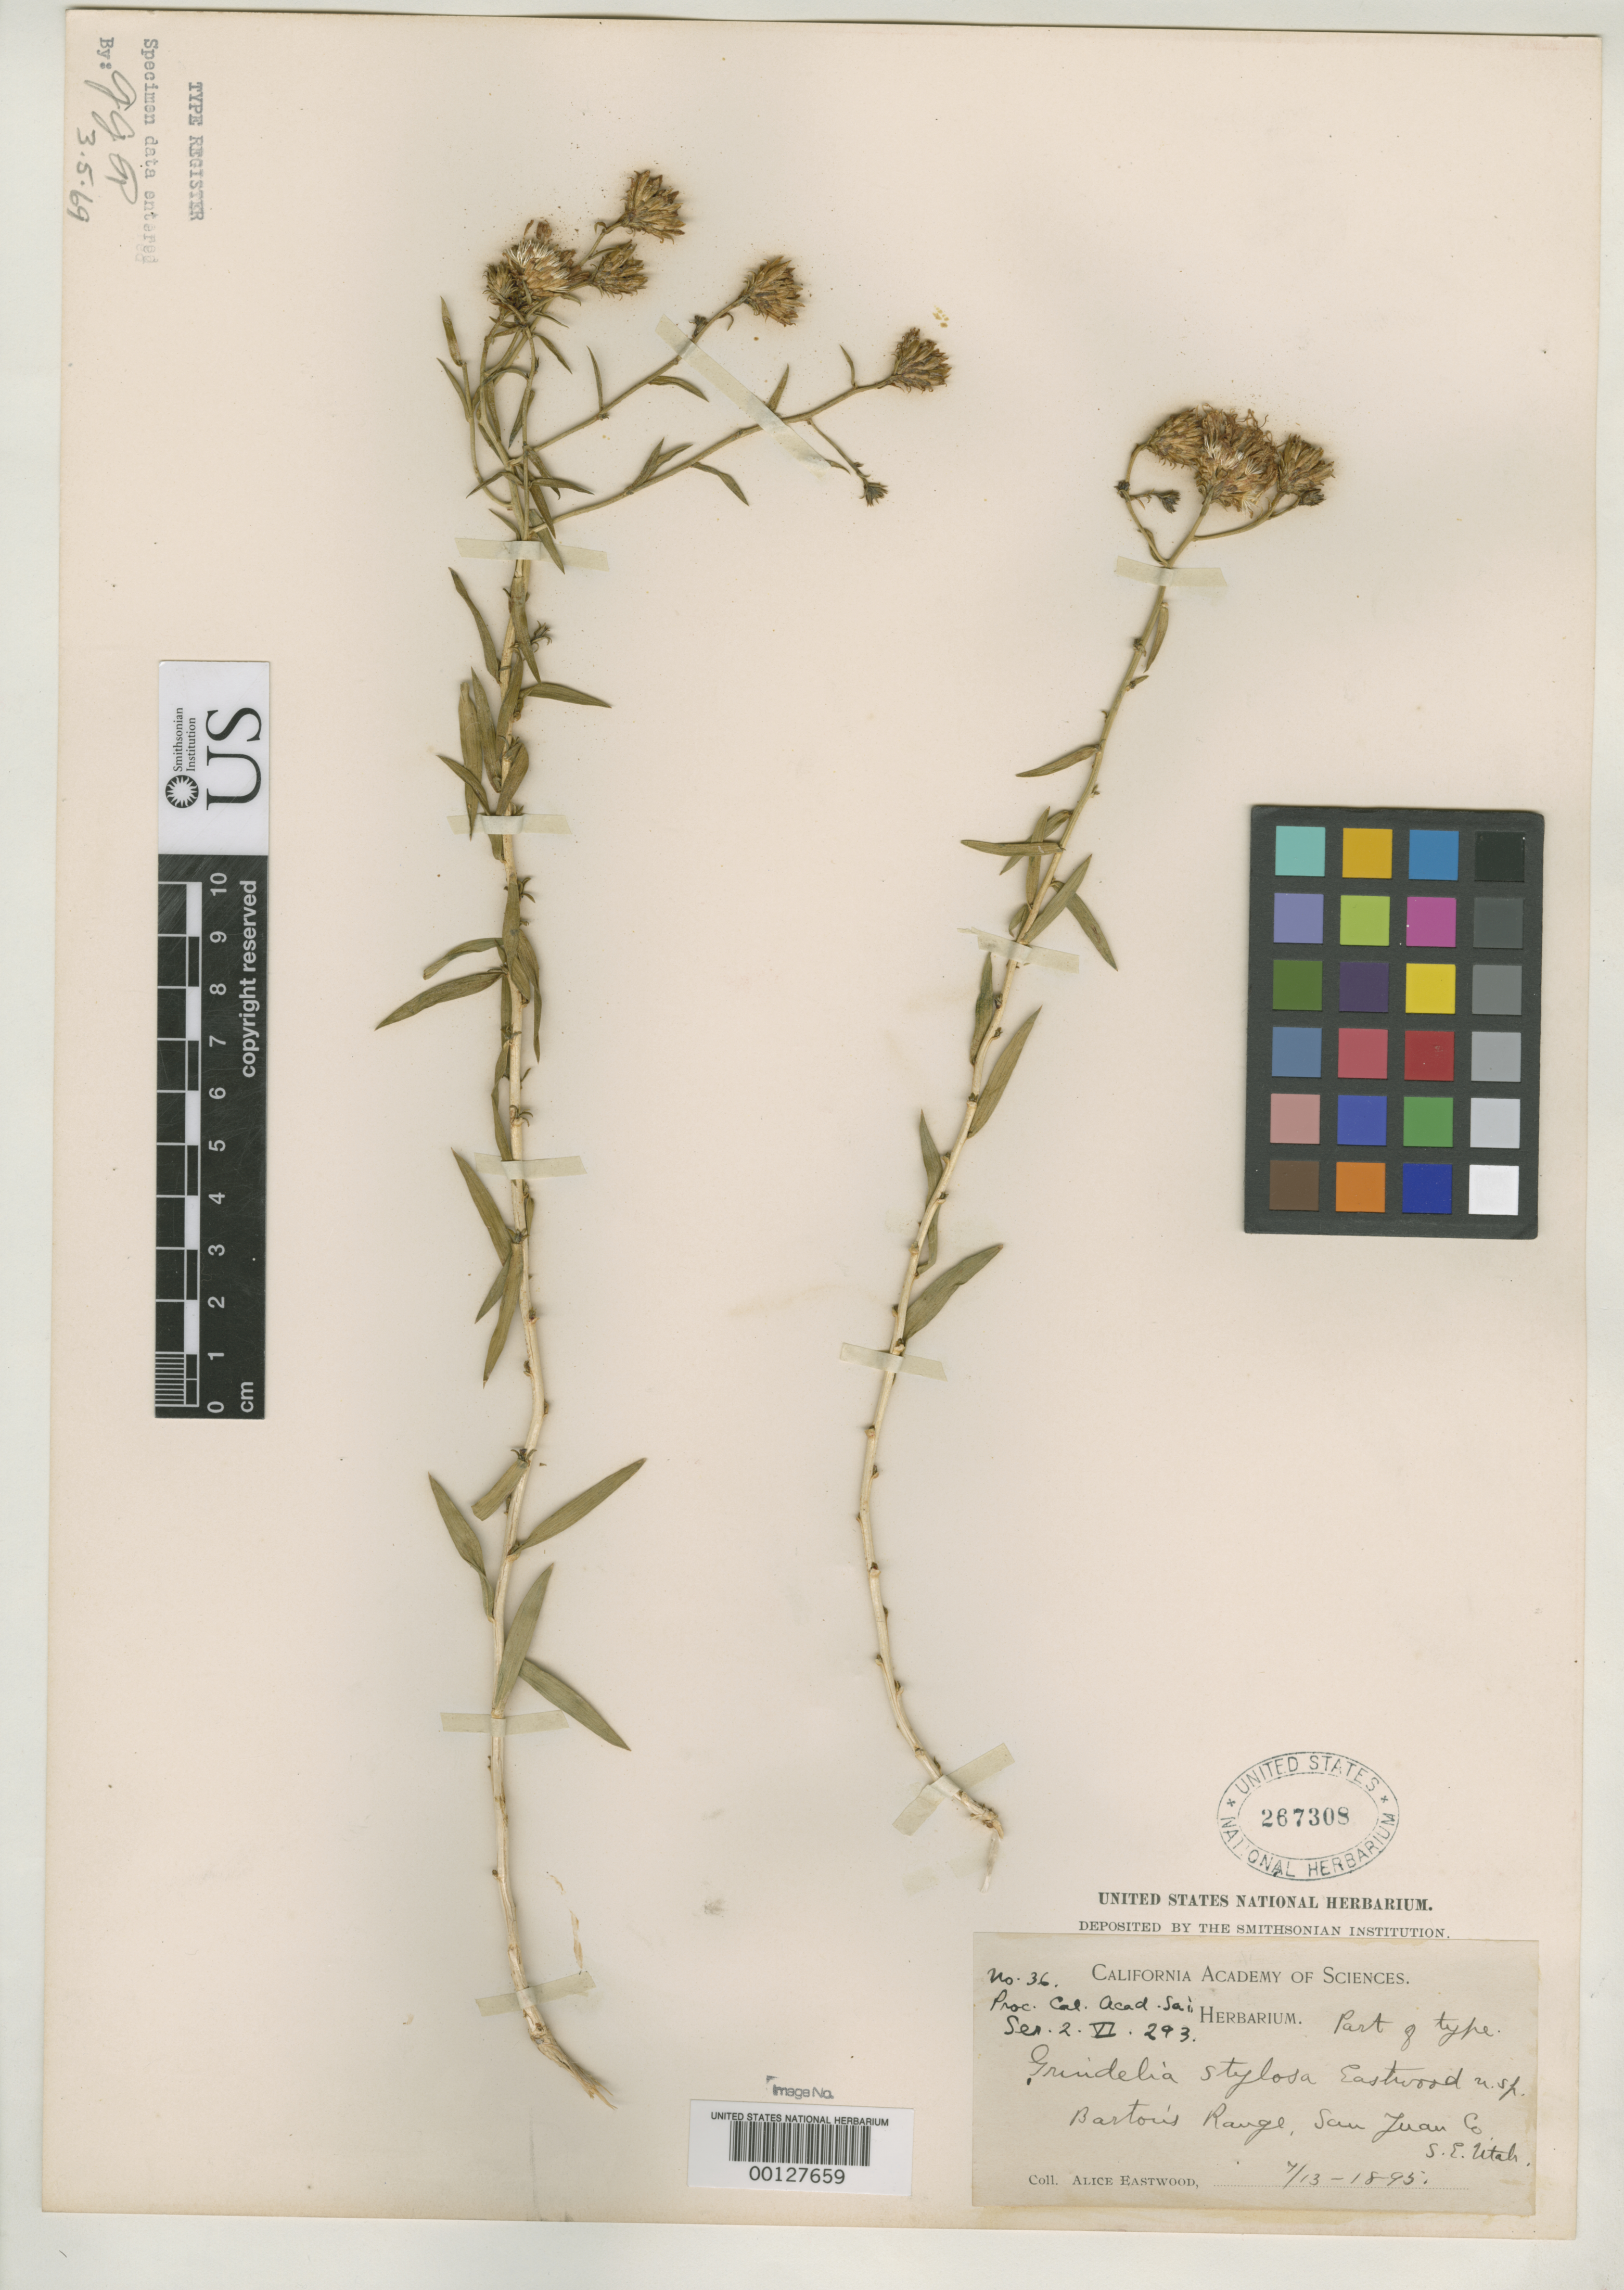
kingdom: Plantae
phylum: Tracheophyta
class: Magnoliopsida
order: Asterales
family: Asteraceae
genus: Grindelia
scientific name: Grindelia stylosa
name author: Eastw.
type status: Isotype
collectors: A. Eastwood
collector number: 36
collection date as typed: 13 Jul 1895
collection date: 1895-07-13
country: United States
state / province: Utah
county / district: San Juan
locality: Barton's Range.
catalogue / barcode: US 267308